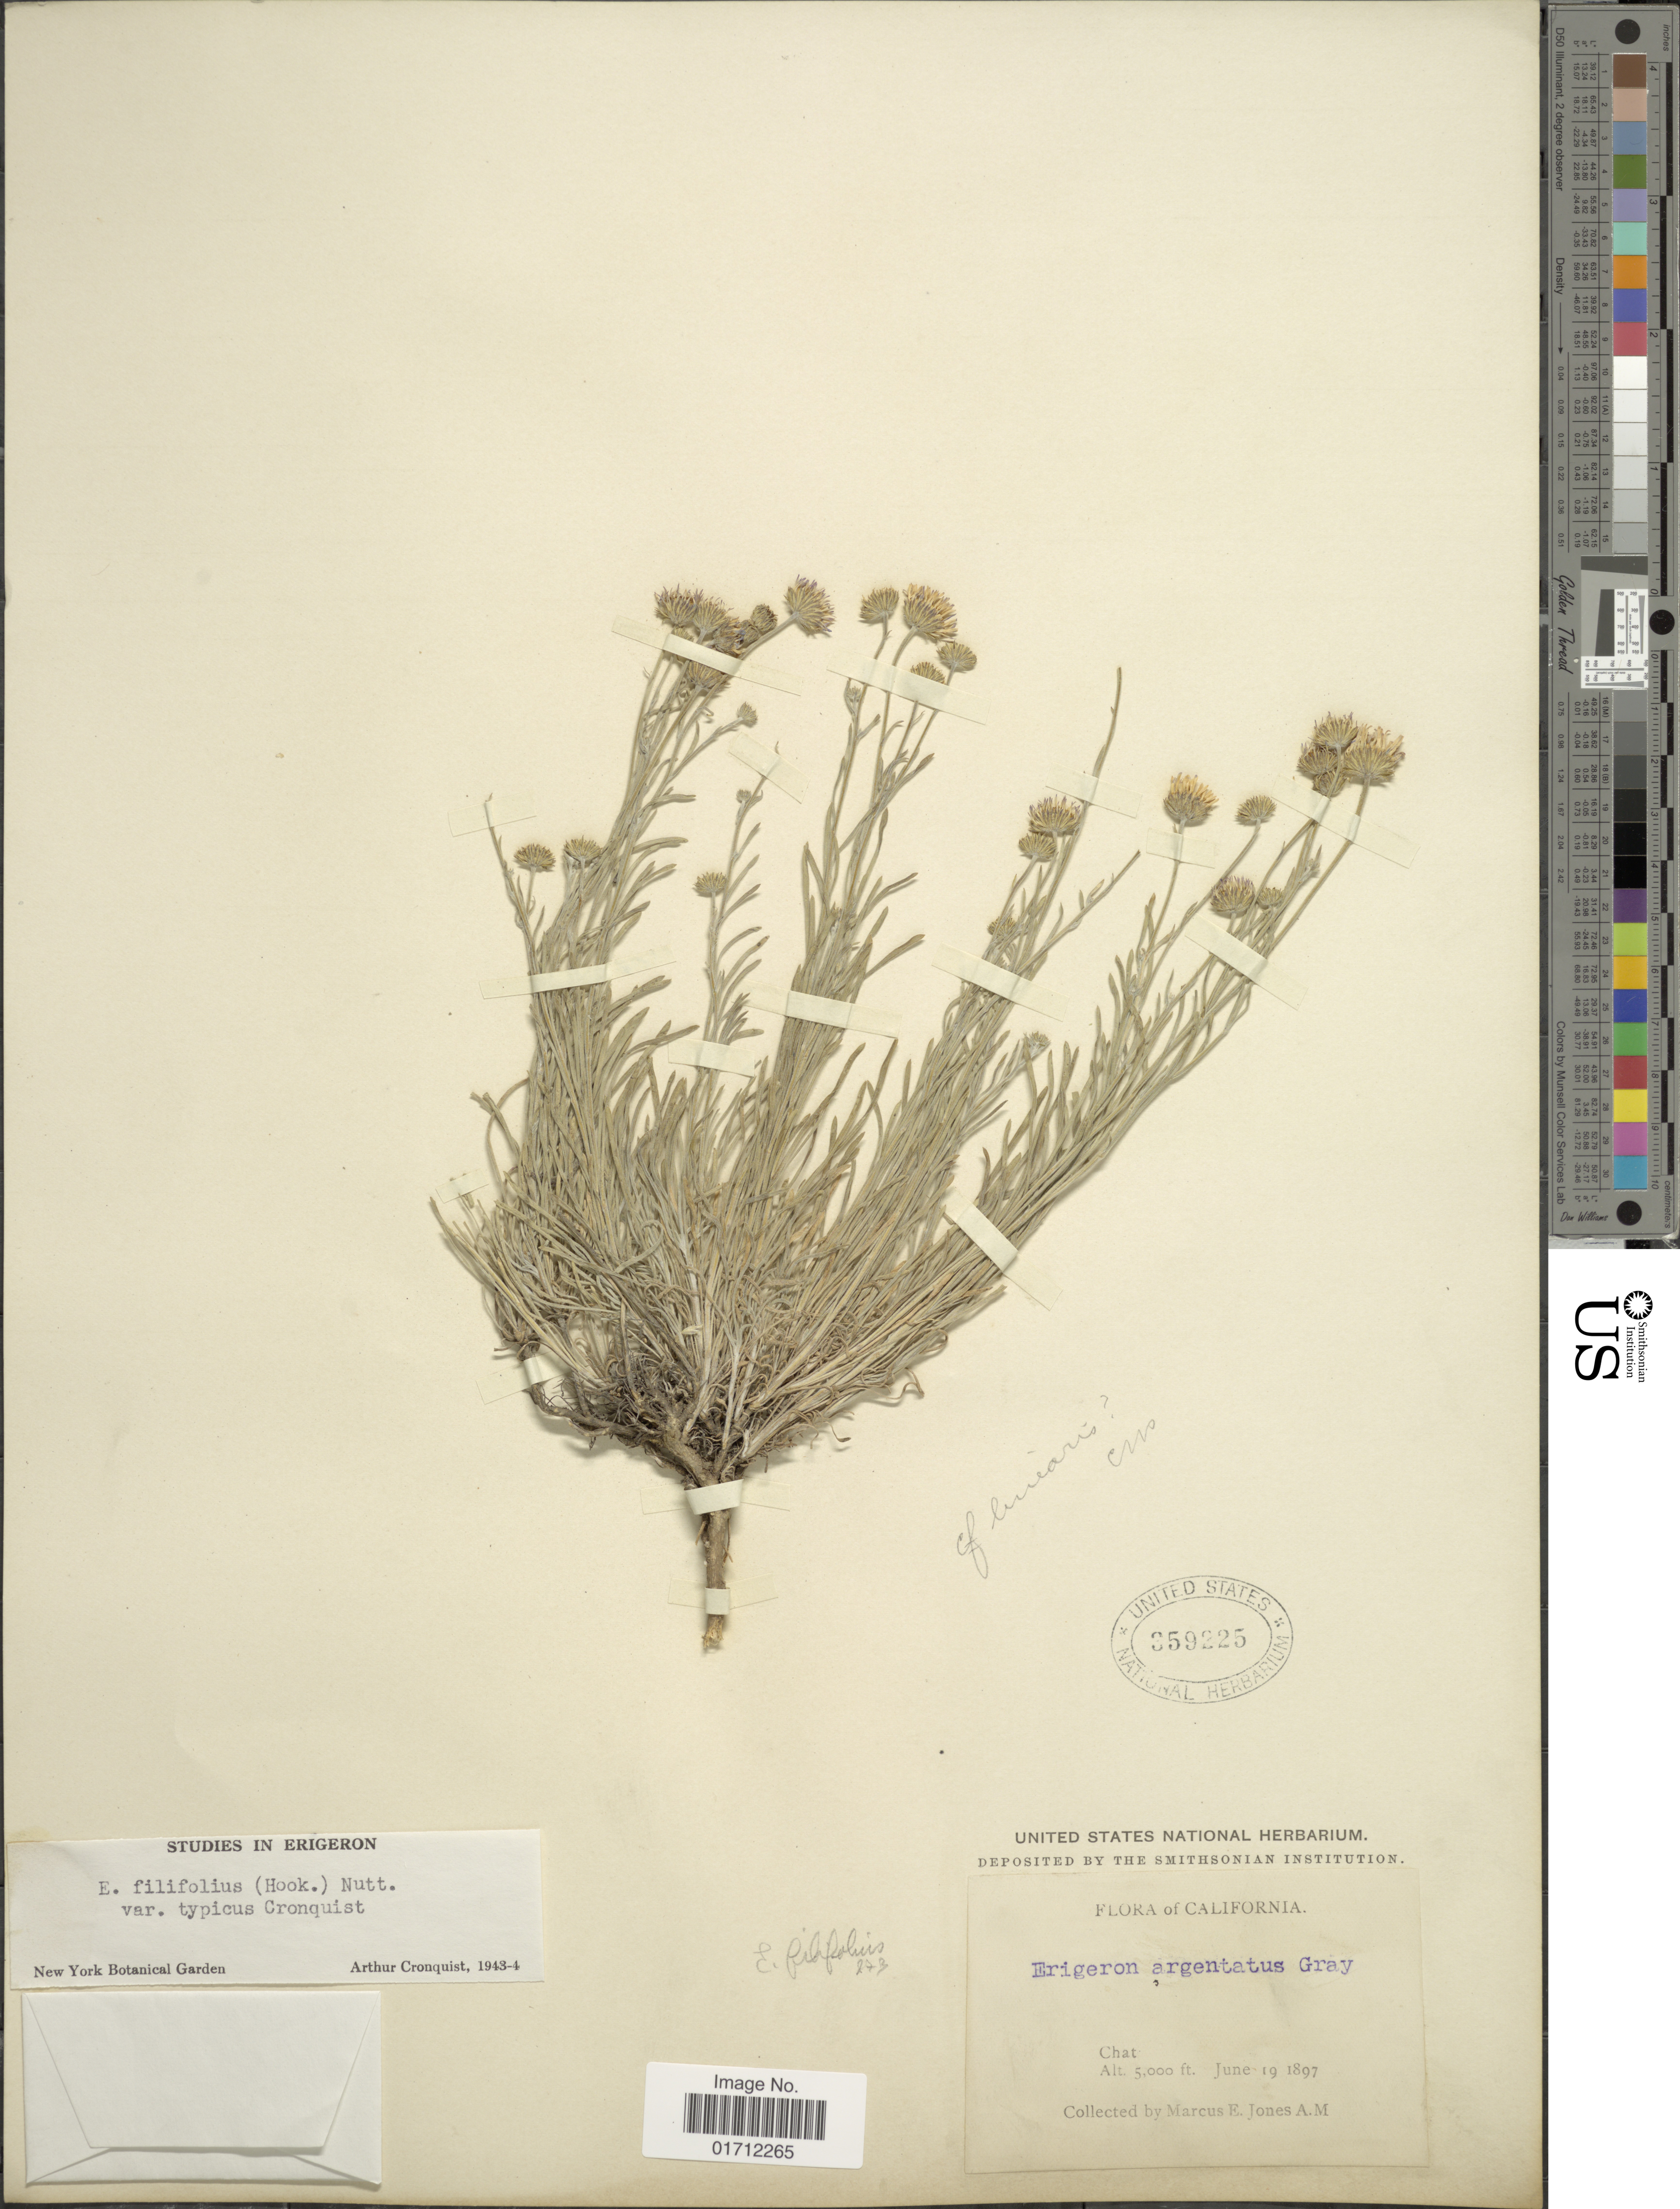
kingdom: Plantae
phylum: Tracheophyta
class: Magnoliopsida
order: Asterales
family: Asteraceae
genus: Erigeron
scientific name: Erigeron filifolius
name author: (Hook.) Nutt.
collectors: M. E. Jones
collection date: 1897-06-19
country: United States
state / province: California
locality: Chat.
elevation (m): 1524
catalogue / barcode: US 359225